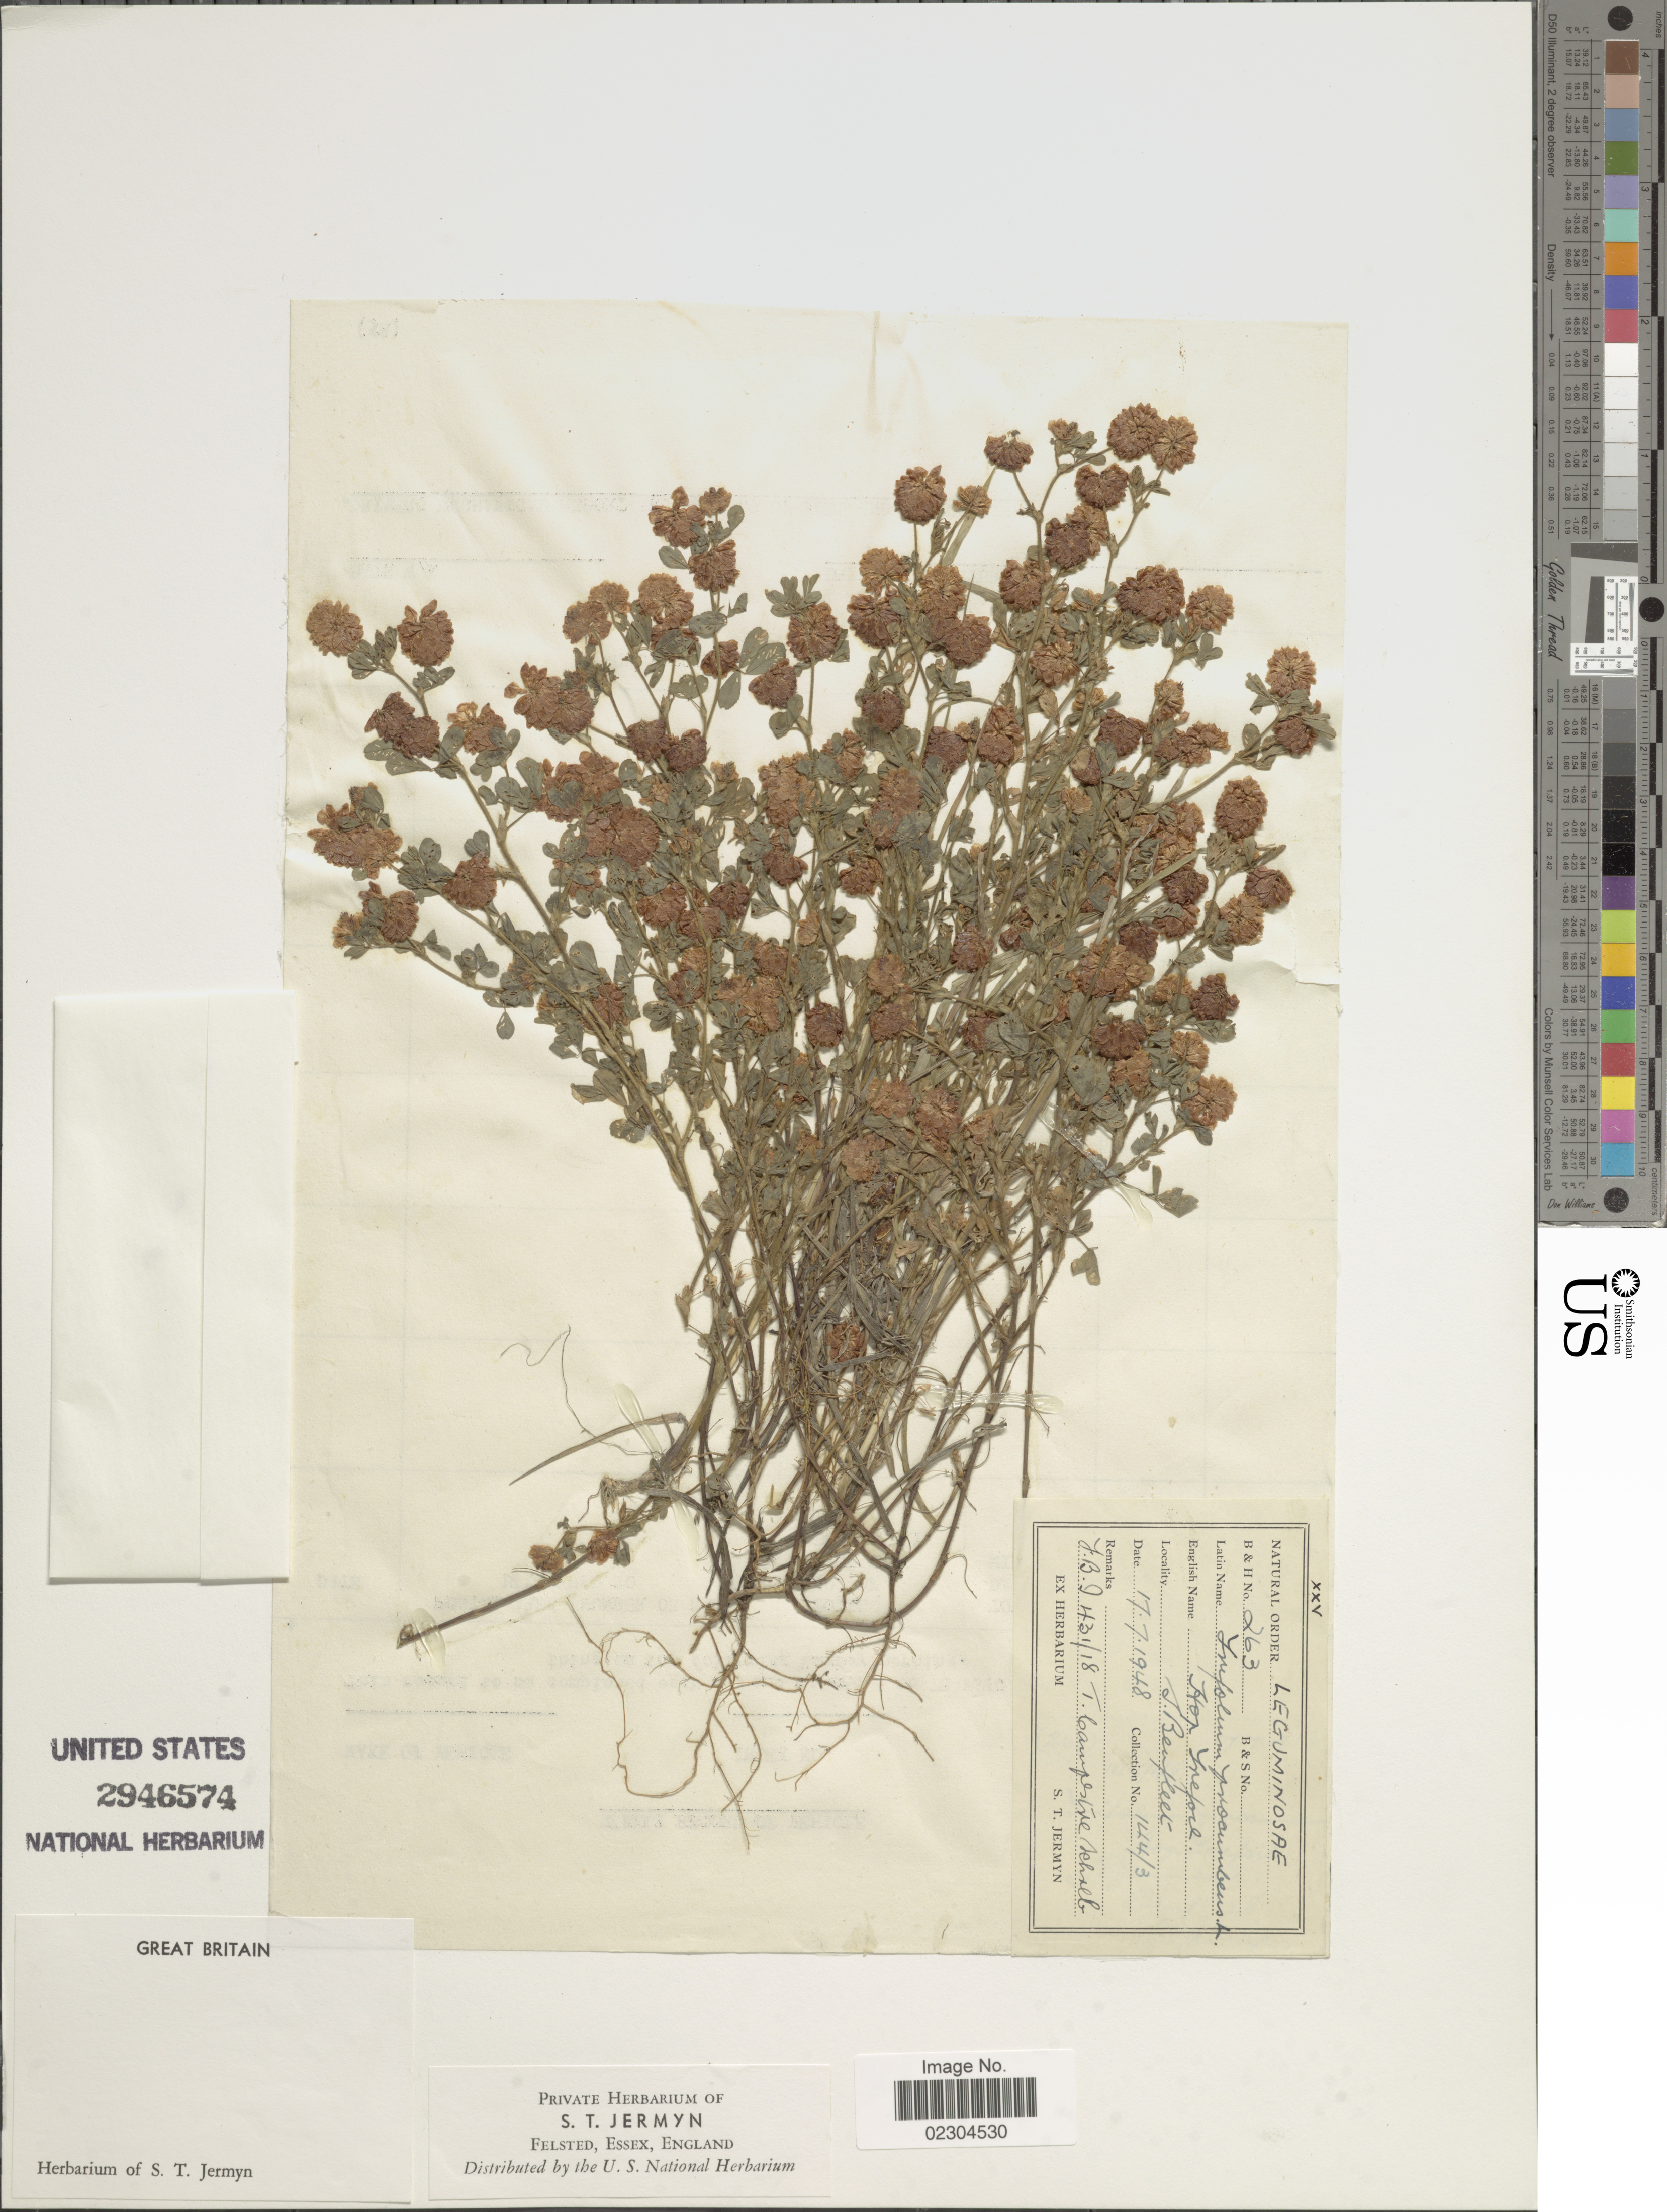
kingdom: Plantae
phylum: Tracheophyta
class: Magnoliopsida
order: Fabales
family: Fabaceae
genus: Trifolium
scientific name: Trifolium procumbens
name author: L.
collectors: ex herb. S. T. Jermyn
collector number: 144/3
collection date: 1948-07-17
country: United Kingdom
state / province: England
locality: Great Britain, S. Benfleet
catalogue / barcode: US 2946574